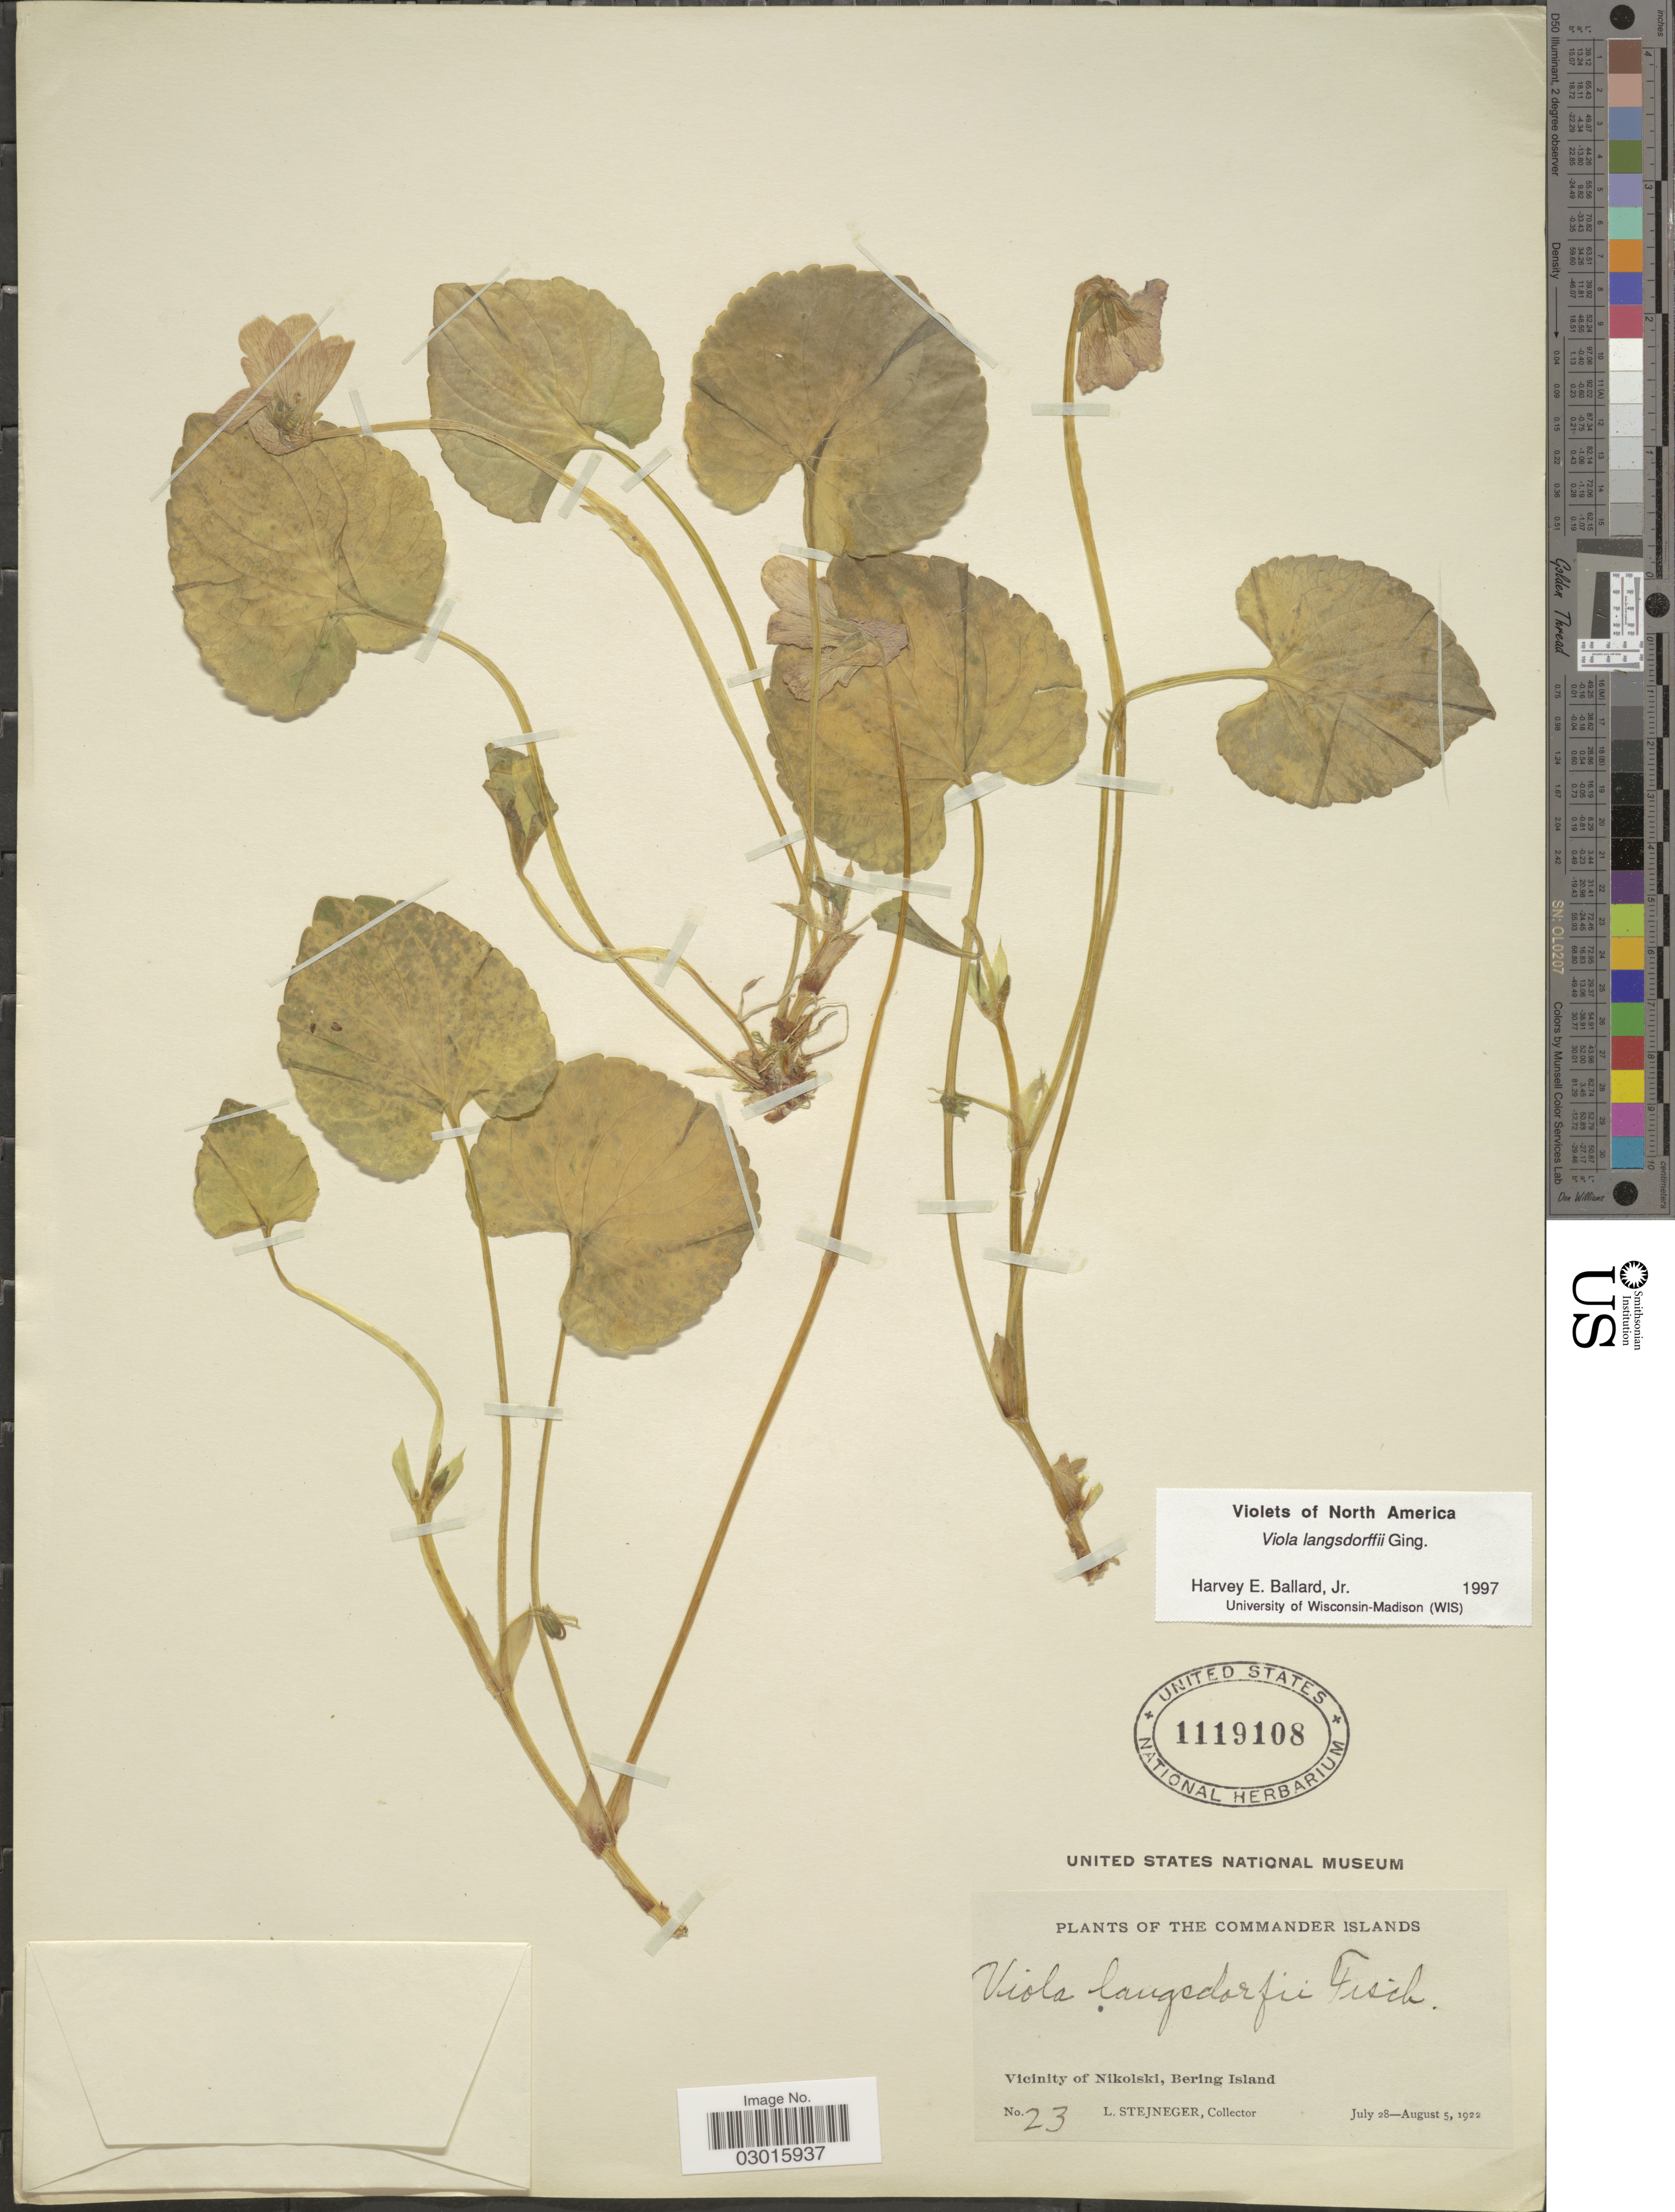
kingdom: Plantae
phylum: Tracheophyta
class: Magnoliopsida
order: Malpighiales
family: Violaceae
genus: Viola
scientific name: Viola langsdorffii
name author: Fisch. ex Ging.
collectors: L. Stejneger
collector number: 23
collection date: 1922-07-28/1922-08-05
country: Russian Federation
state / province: Kamchatka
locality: The Commander Islands, Vicinity of Nikolski, Bering Island.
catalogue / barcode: US 1119108